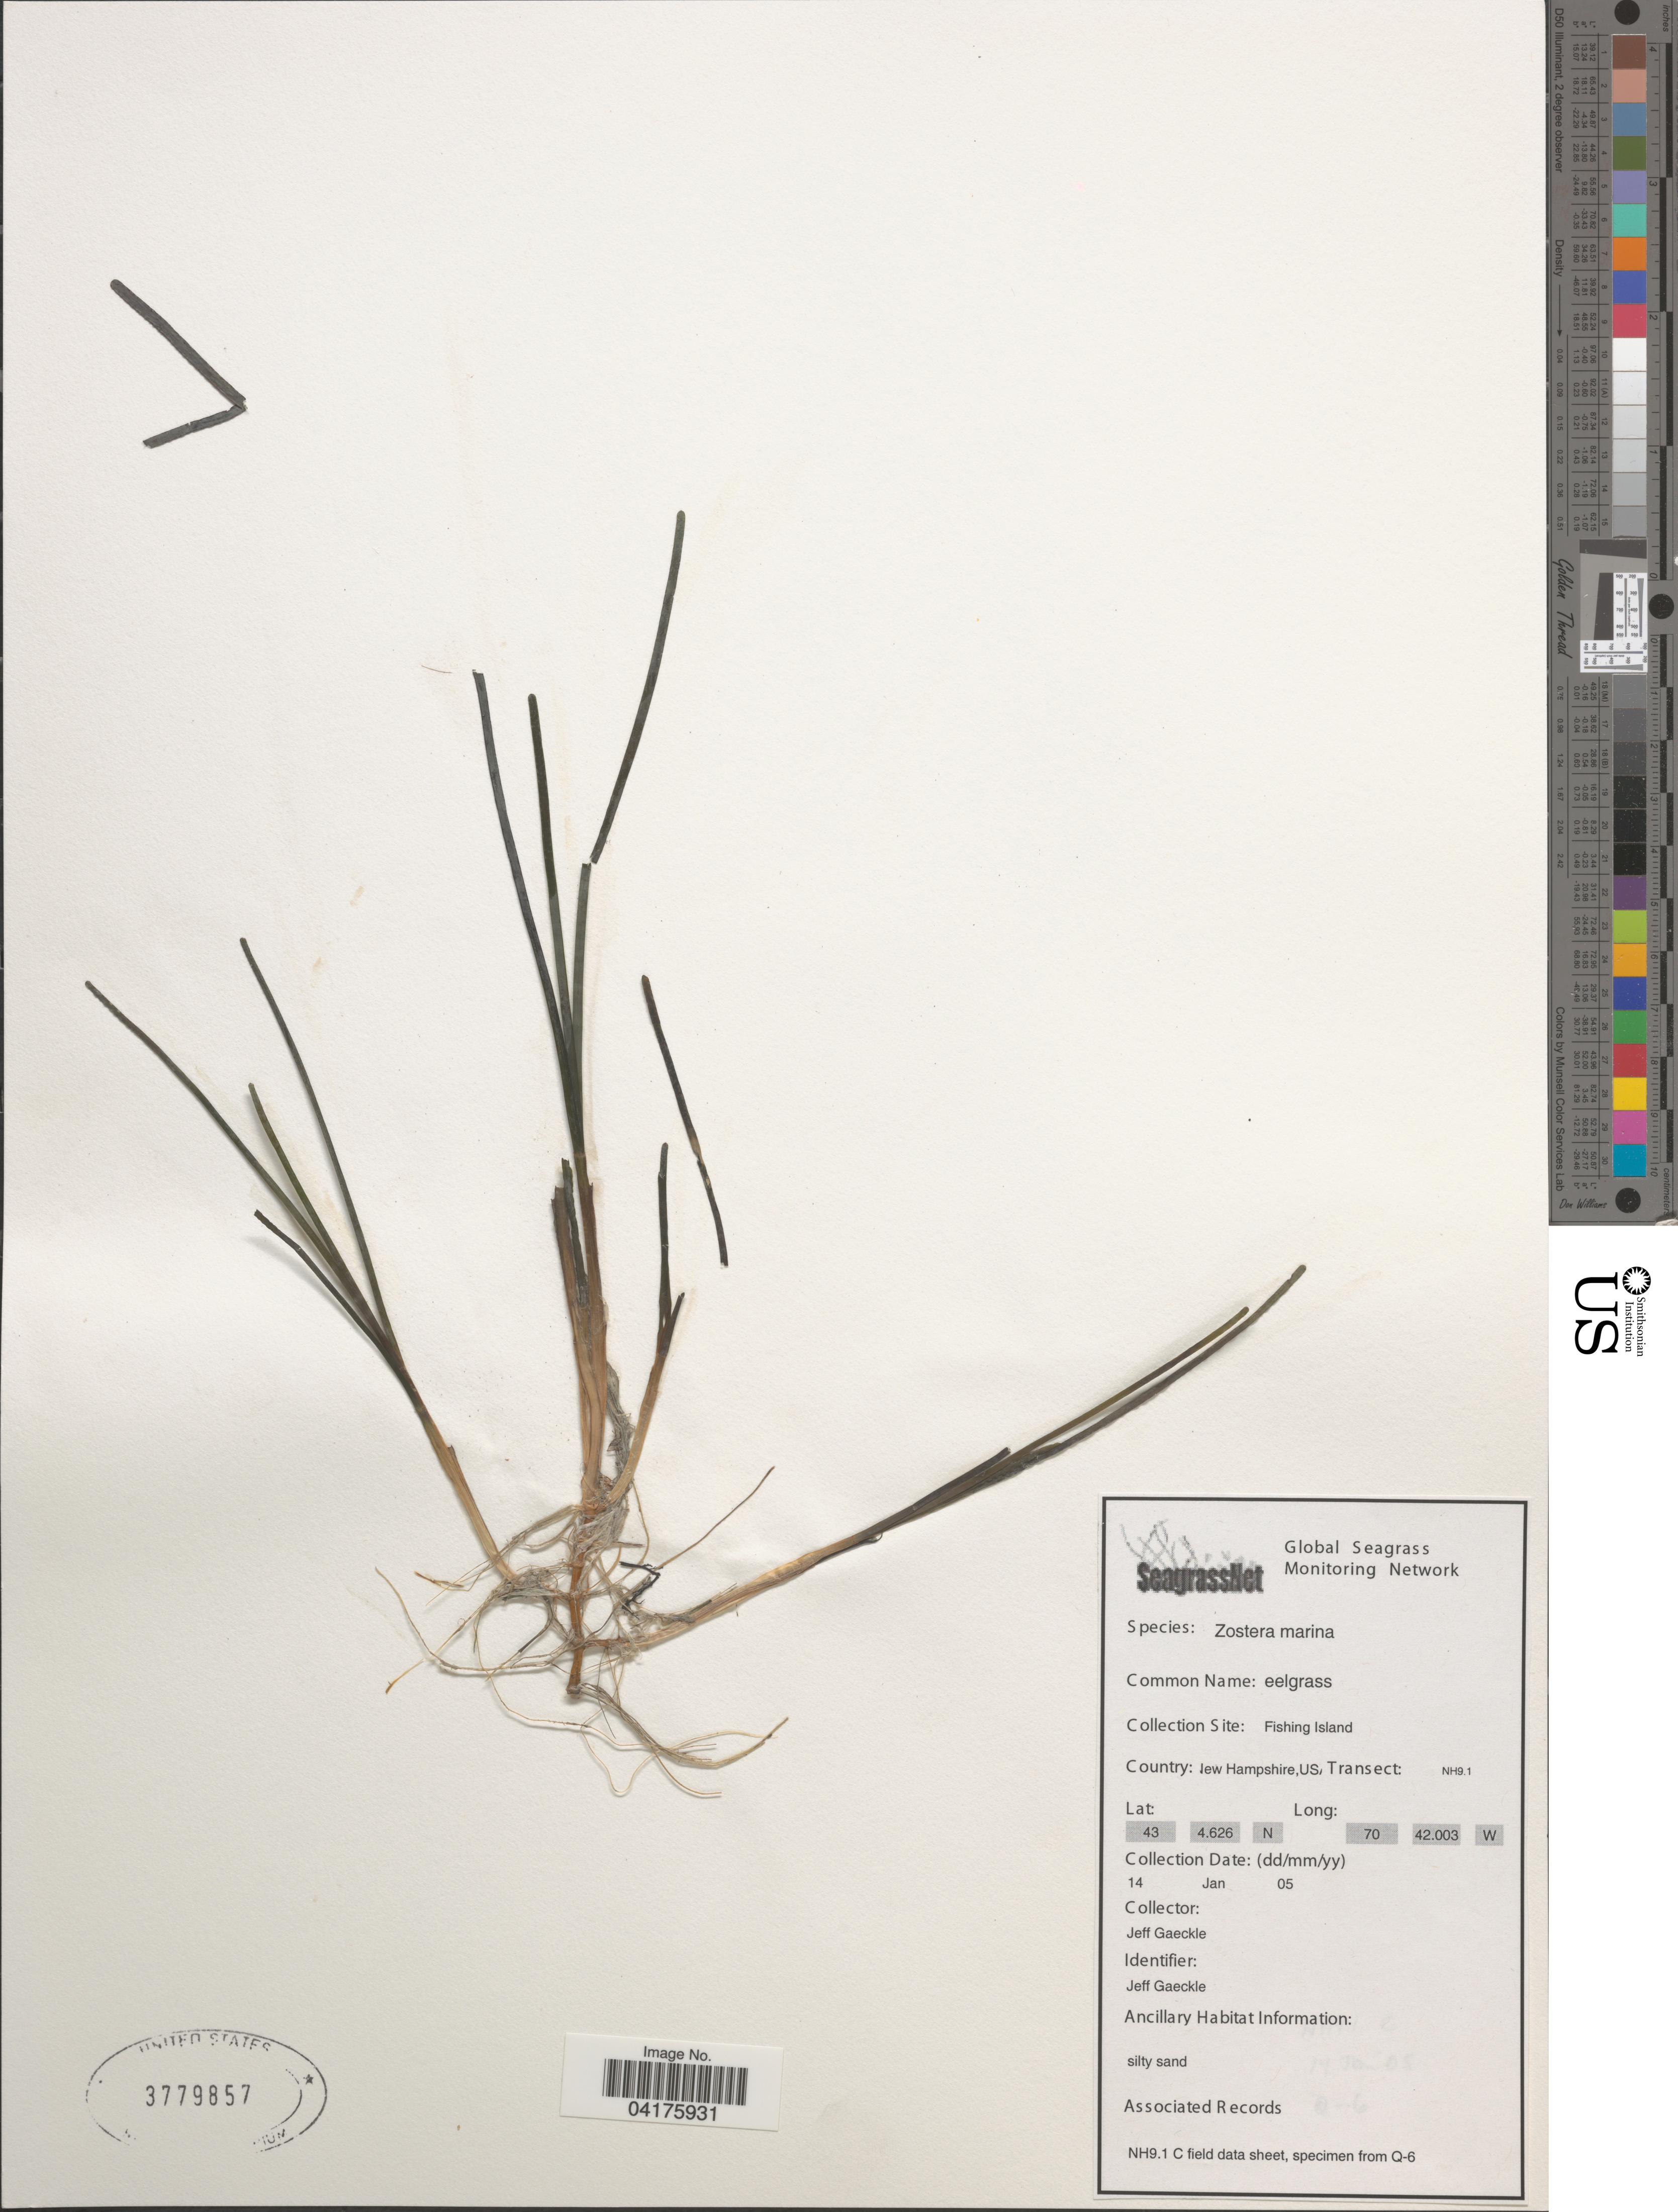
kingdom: Plantae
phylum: Tracheophyta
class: Liliopsida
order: Alismatales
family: Zosteraceae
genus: Zostera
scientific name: Zostera marina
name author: L.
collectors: J. Gaeckle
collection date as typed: Transcribed d/m/y: 14/1/5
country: United States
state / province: New Hampshire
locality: Fishing Island. Transect: NH9.1.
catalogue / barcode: US 3779857